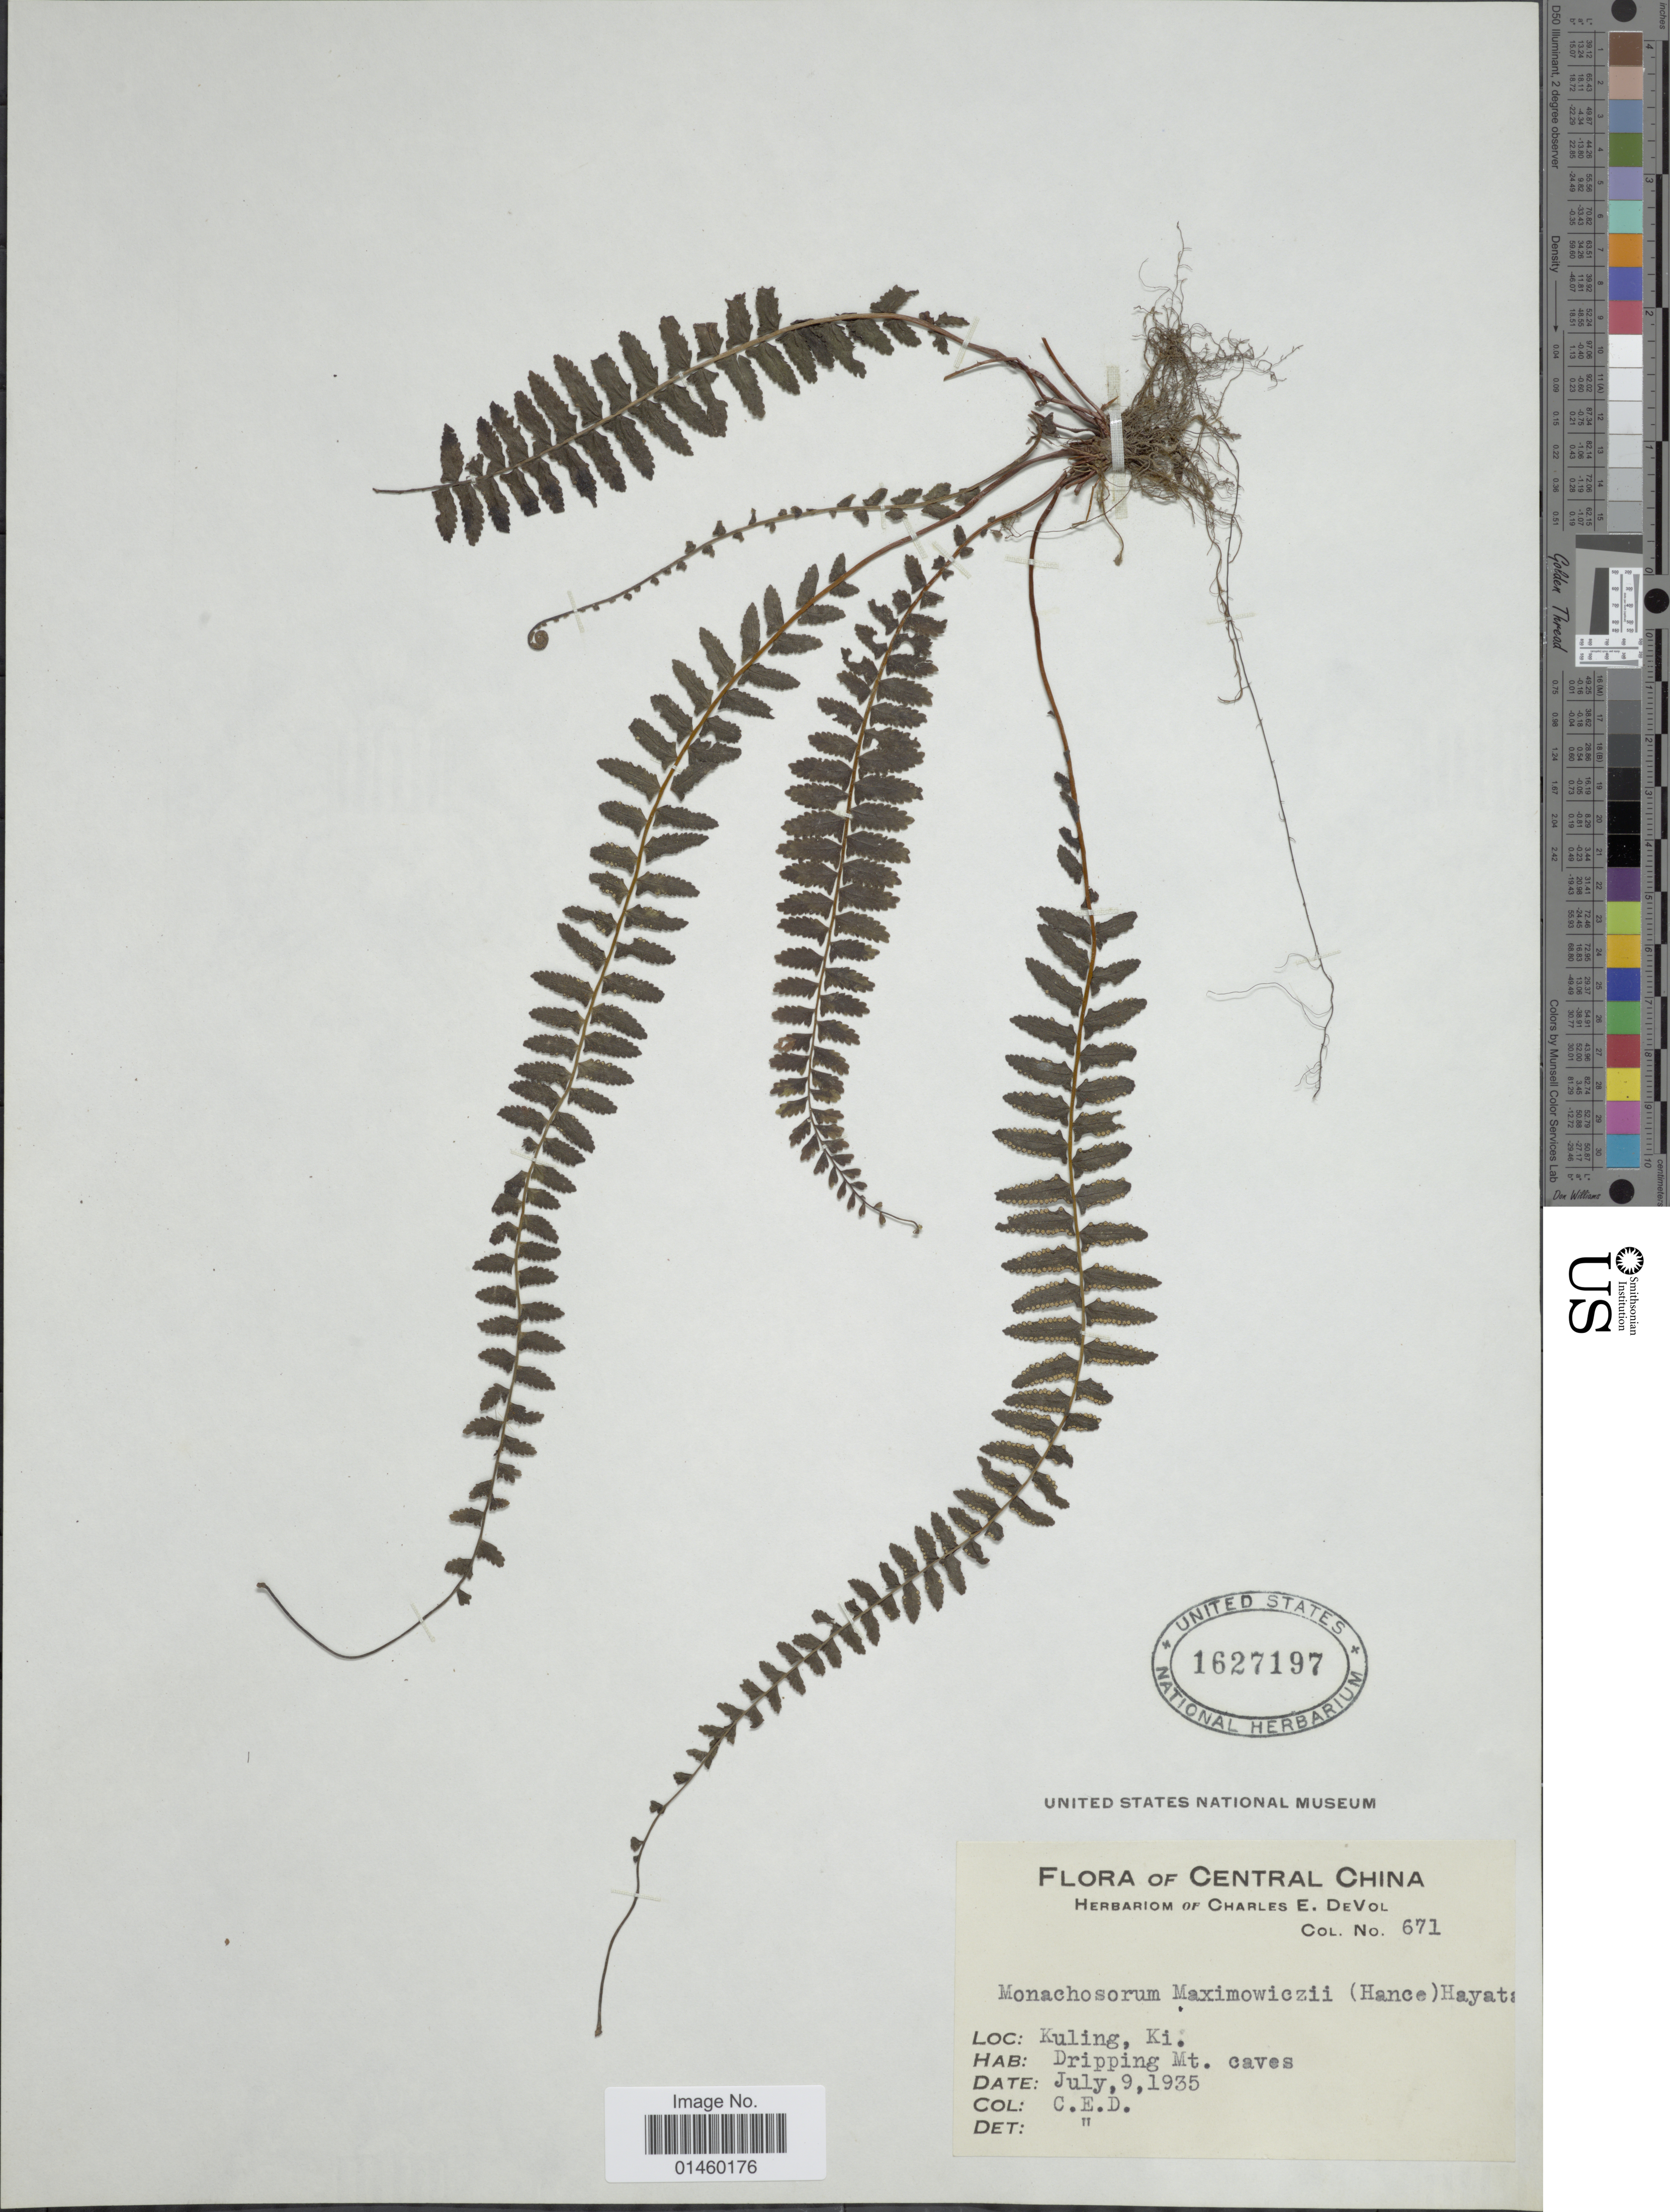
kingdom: Plantae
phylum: Tracheophyta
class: Polypodiopsida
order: Polypodiales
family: Dennstaedtiaceae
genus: Monachosorum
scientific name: Monachosorum maximowiczii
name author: (Baker) Hayata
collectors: C. E. De Vol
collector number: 671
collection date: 1935-07-09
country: China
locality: Central China. Kuling, Ki. Dripping Mt. caves.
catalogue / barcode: US 1627197